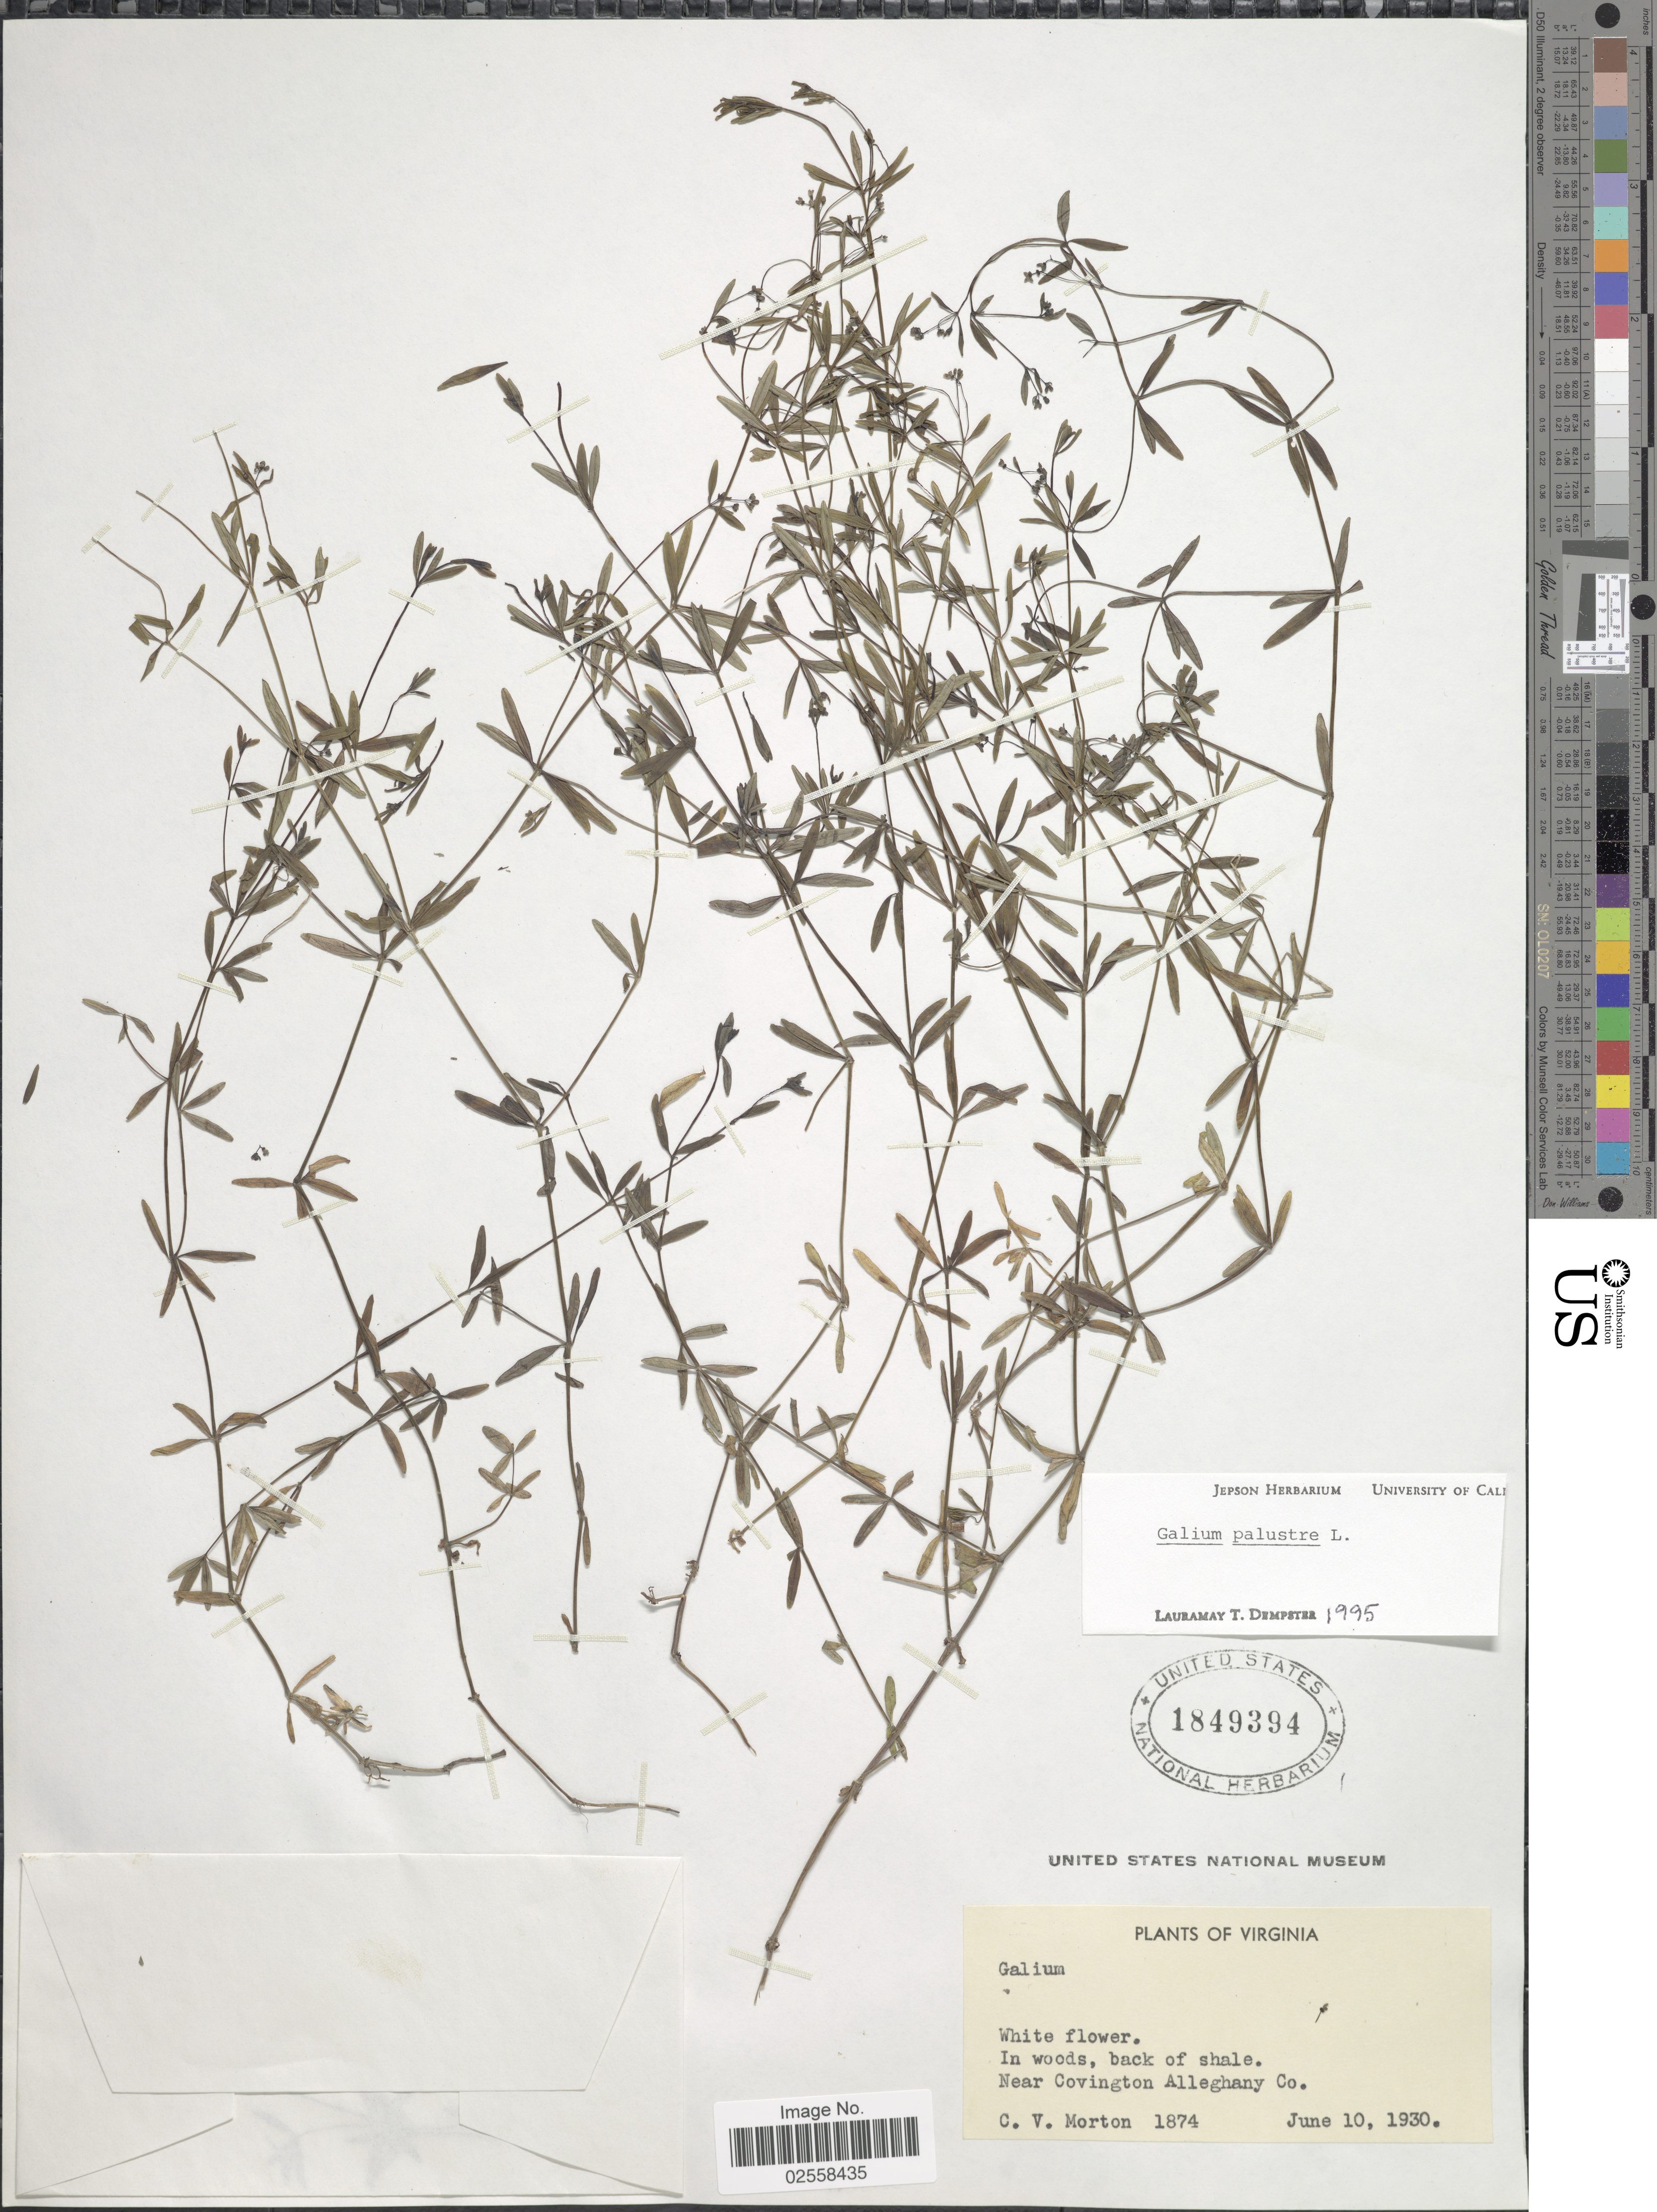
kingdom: Plantae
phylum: Tracheophyta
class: Magnoliopsida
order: Gentianales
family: Rubiaceae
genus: Galium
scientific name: Galium plumosum subsp. plumosum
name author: Rusby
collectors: C. V. Morton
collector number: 1874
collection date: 1930-06-10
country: United States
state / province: Virginia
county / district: Alleghany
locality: Near Covington Alleghany Co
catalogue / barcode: US 1849394